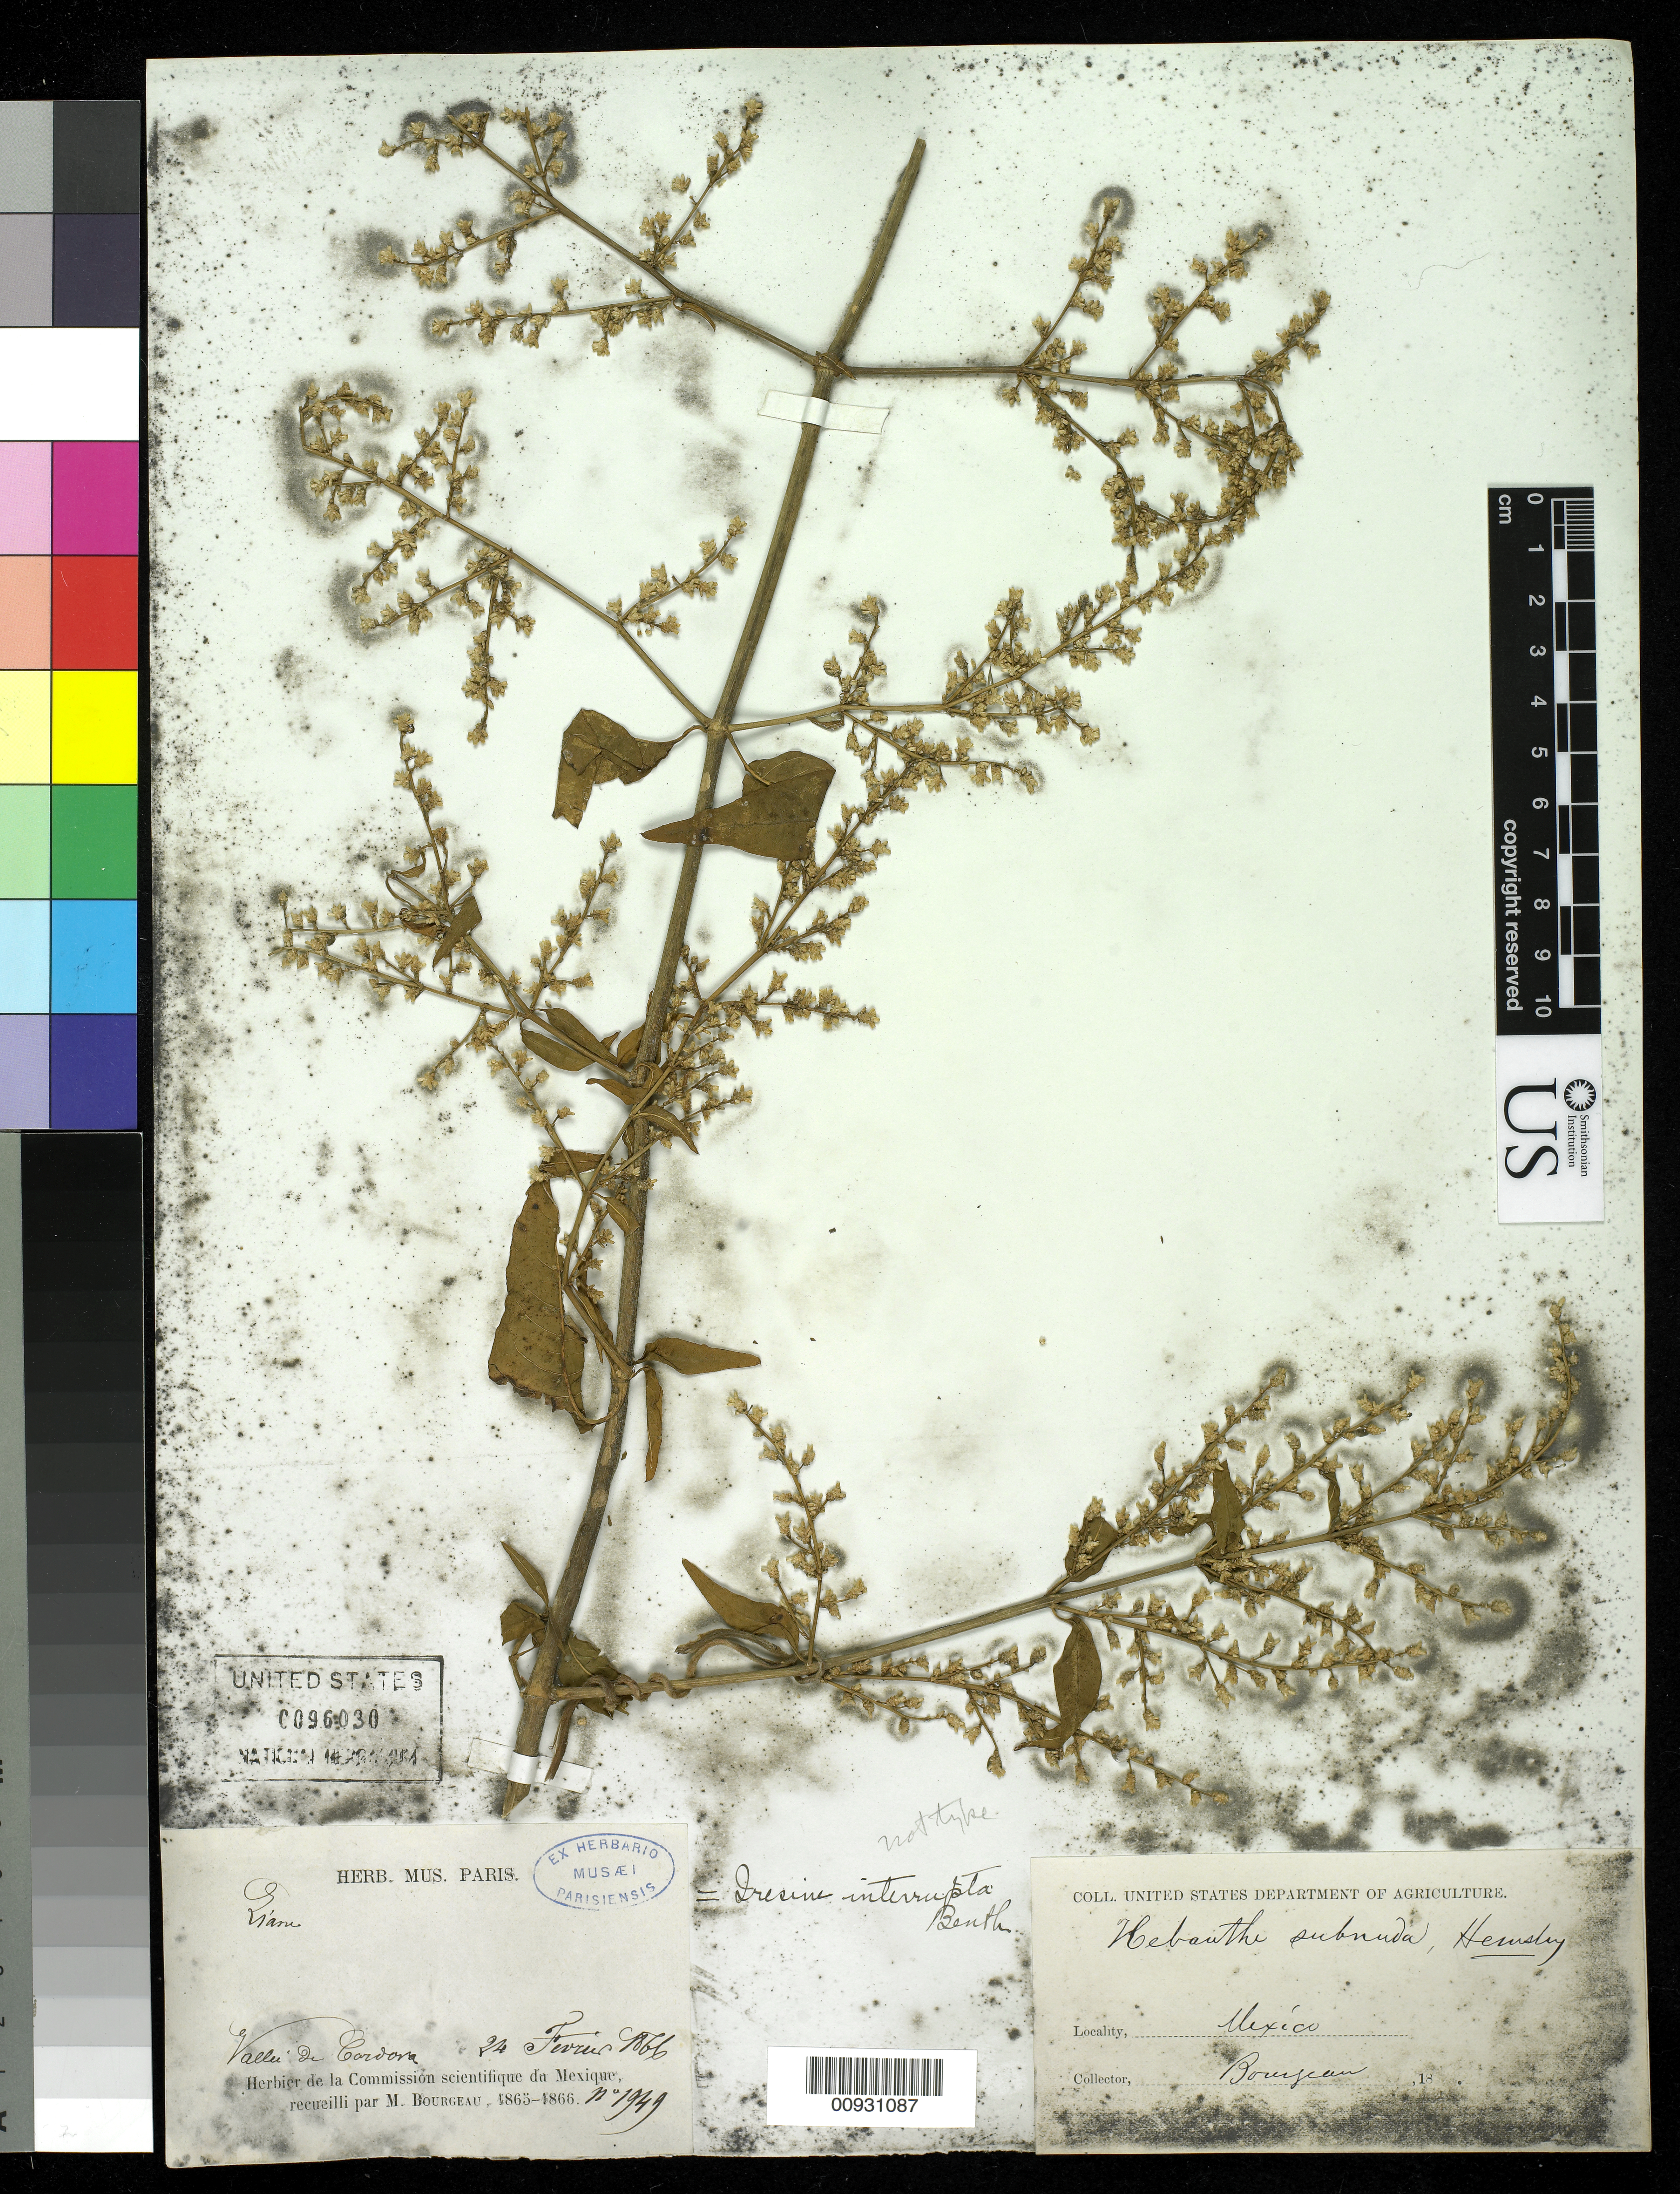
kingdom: Plantae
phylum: Tracheophyta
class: Magnoliopsida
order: Caryophyllales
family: Amaranthaceae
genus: Hebanthe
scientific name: Hebanthe subnuda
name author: Hemsl.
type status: Syntype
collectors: E. Bourgeau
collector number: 1949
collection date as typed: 1865 to -- --- 1866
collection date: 1865/1866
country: Mexico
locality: Valley of Córdova.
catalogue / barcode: US 96030